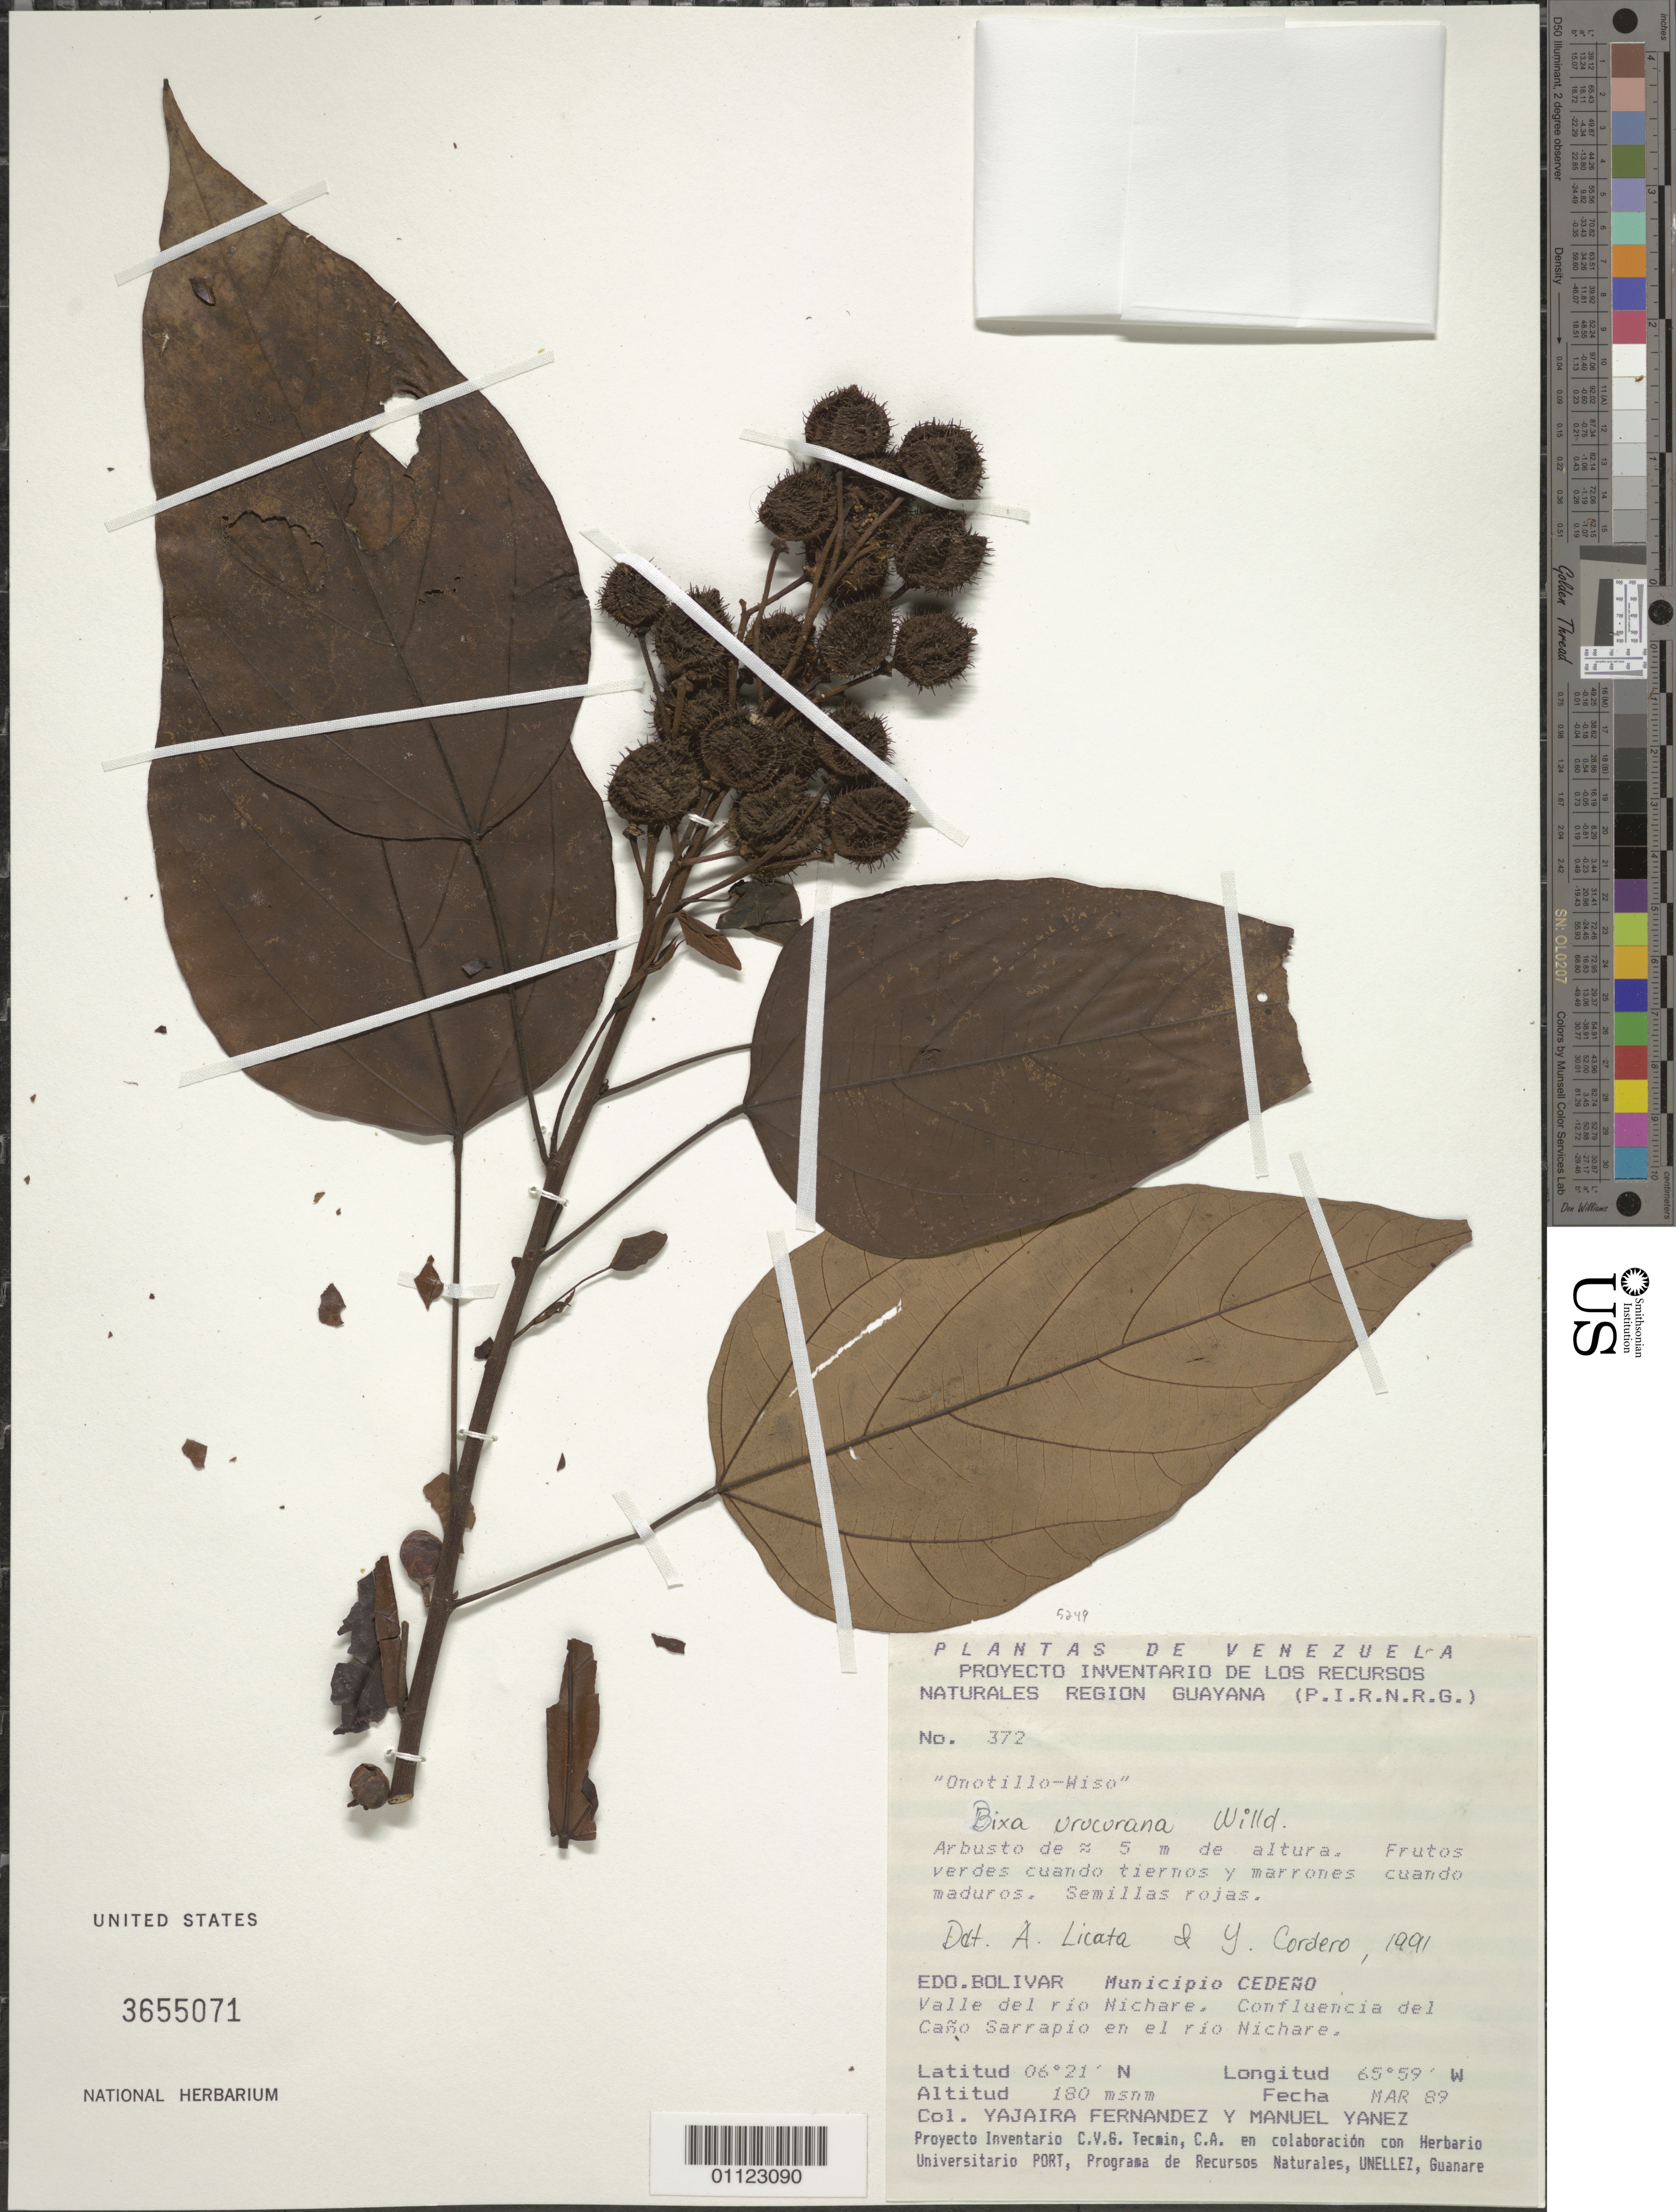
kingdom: Plantae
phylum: Tracheophyta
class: Magnoliopsida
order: Malvales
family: Bixaceae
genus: Bixa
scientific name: Bixa urucurana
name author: Willd.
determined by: Licata, A.; Cordero, Y.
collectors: Y. Fernandez & M. Yanez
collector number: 372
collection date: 1989-03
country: Venezuela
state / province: Bolívar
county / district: Cedeño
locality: Valle del rio Nichare. Confluencia del Caño Sarrapio en el rio Nichare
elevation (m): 180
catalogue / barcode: US 3655071